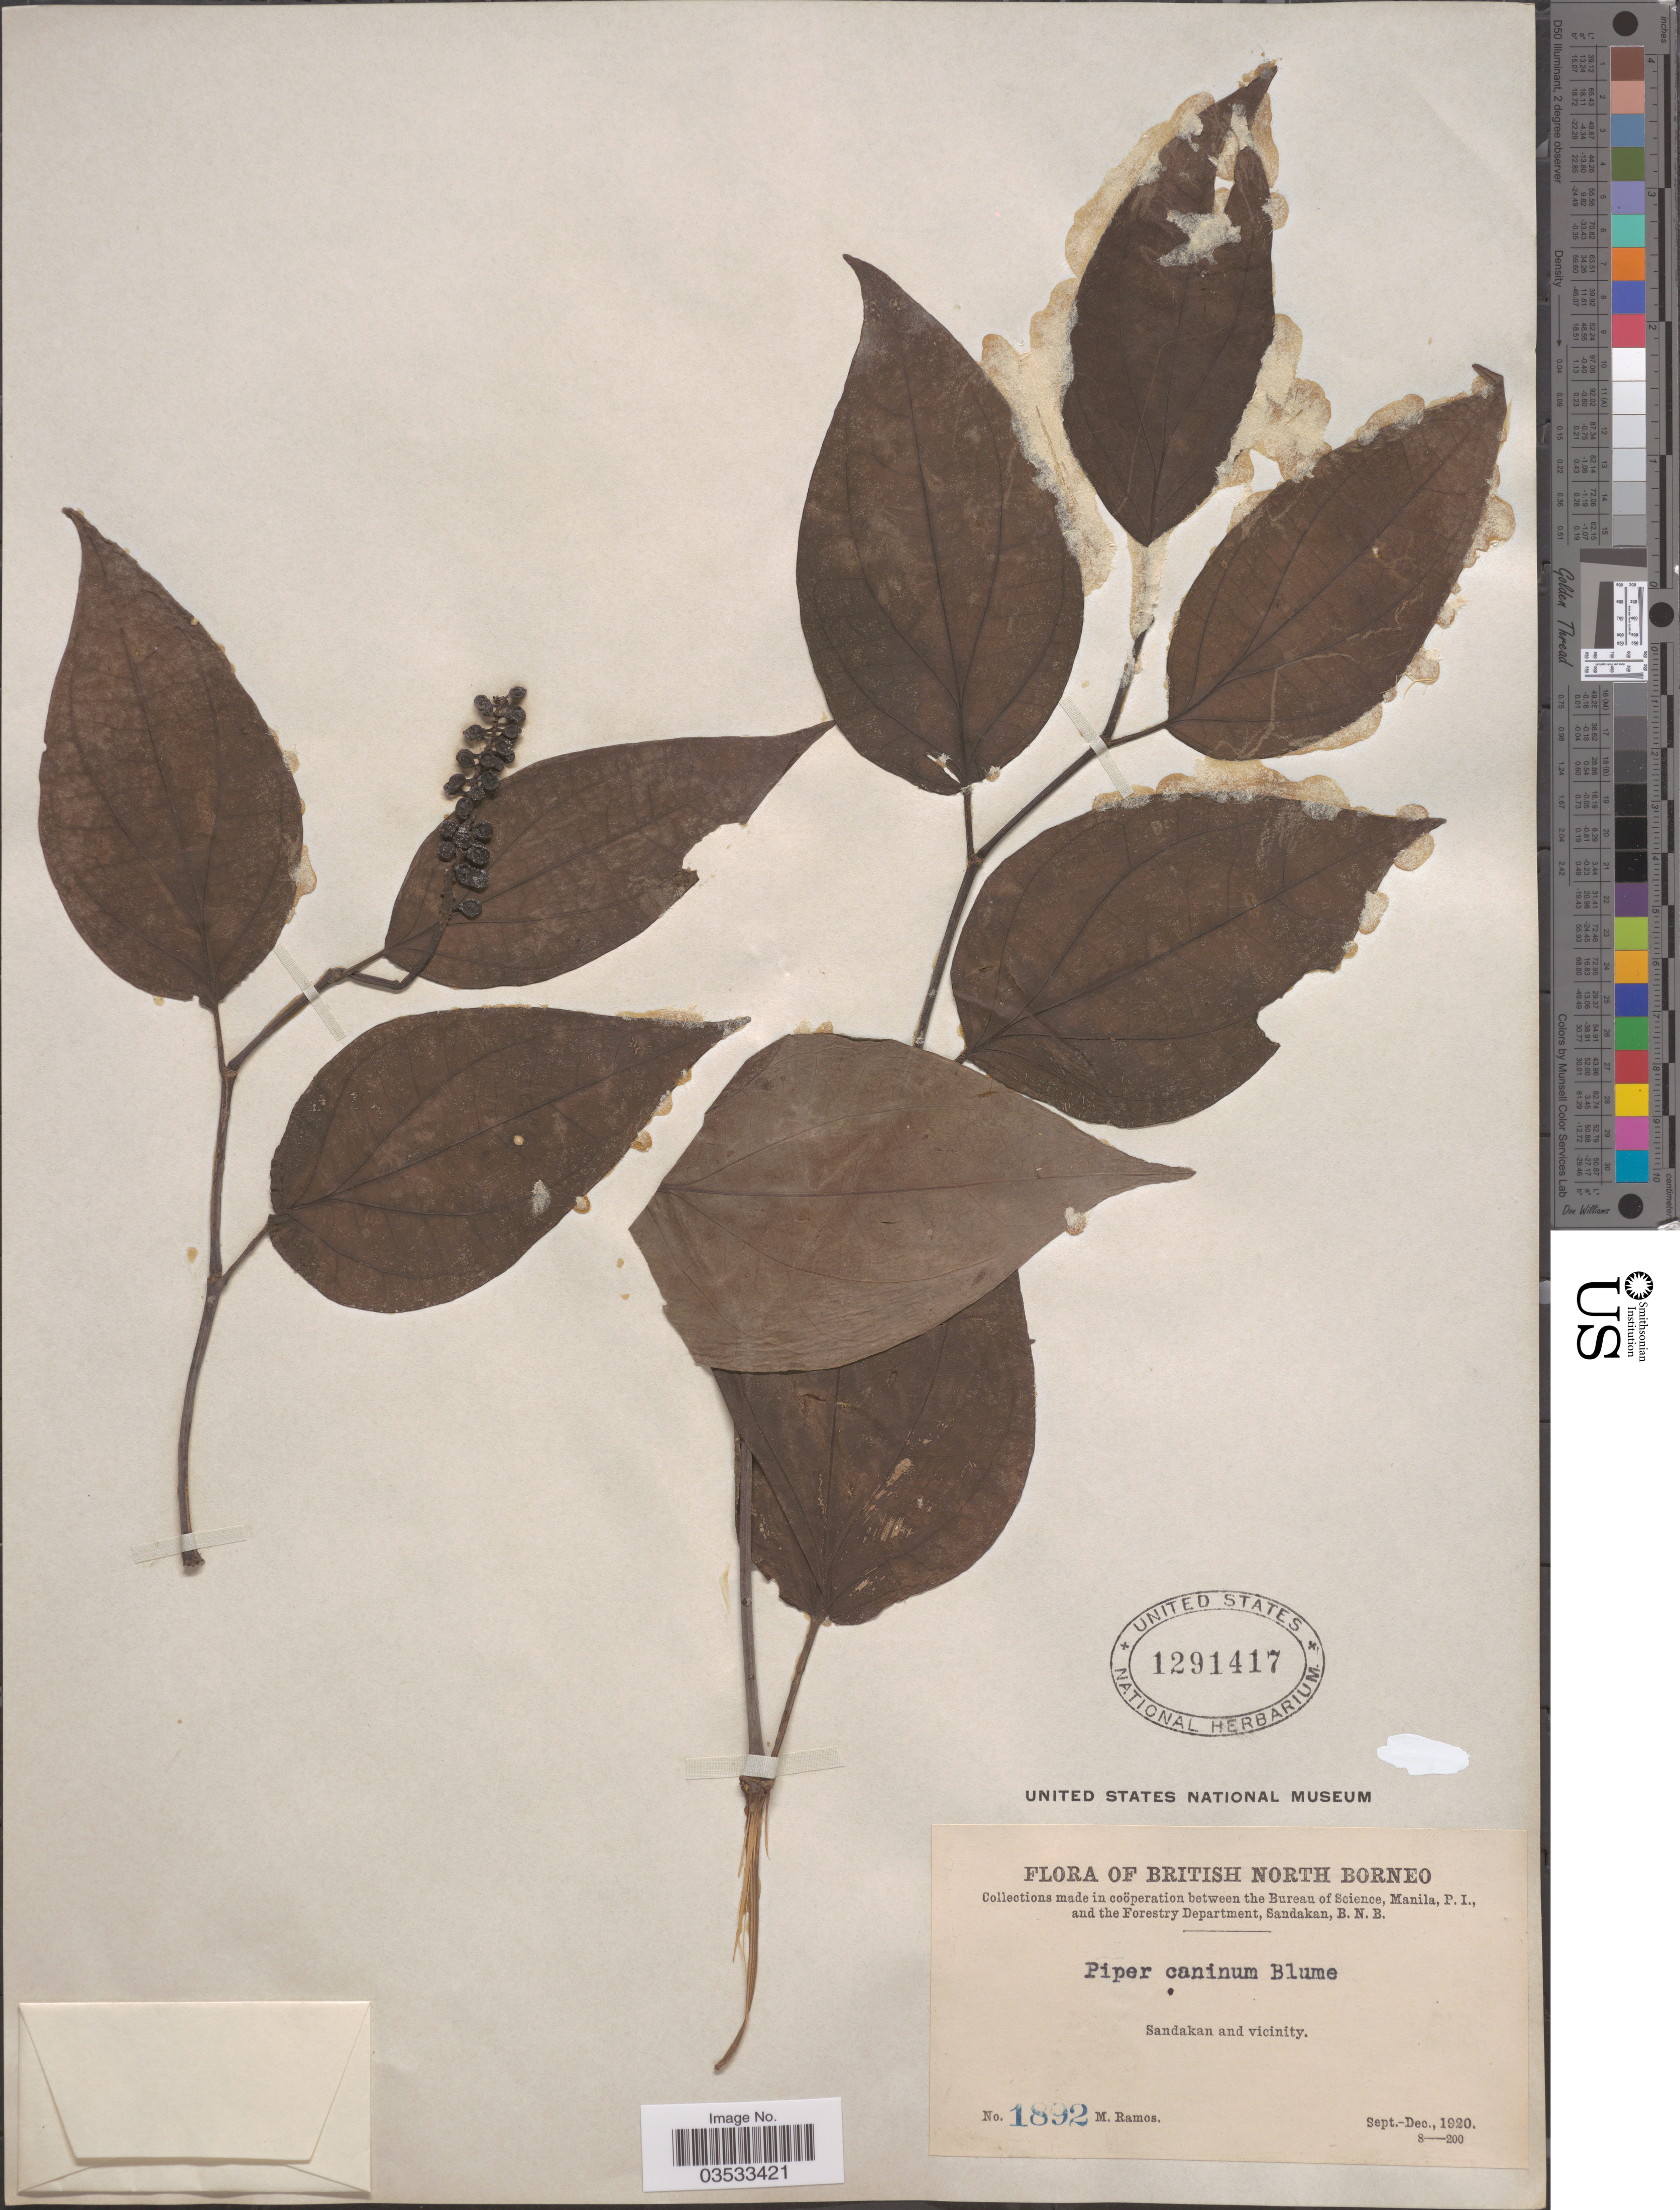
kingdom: Plantae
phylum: Tracheophyta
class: Magnoliopsida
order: Piperales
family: Piperaceae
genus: Piper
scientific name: Piper caninum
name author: Blume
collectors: M. Ramos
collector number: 1892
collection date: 1920-09/1920-12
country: Malaysia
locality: British North Borneo. Sandakan and vicinity.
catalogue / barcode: US 1291417